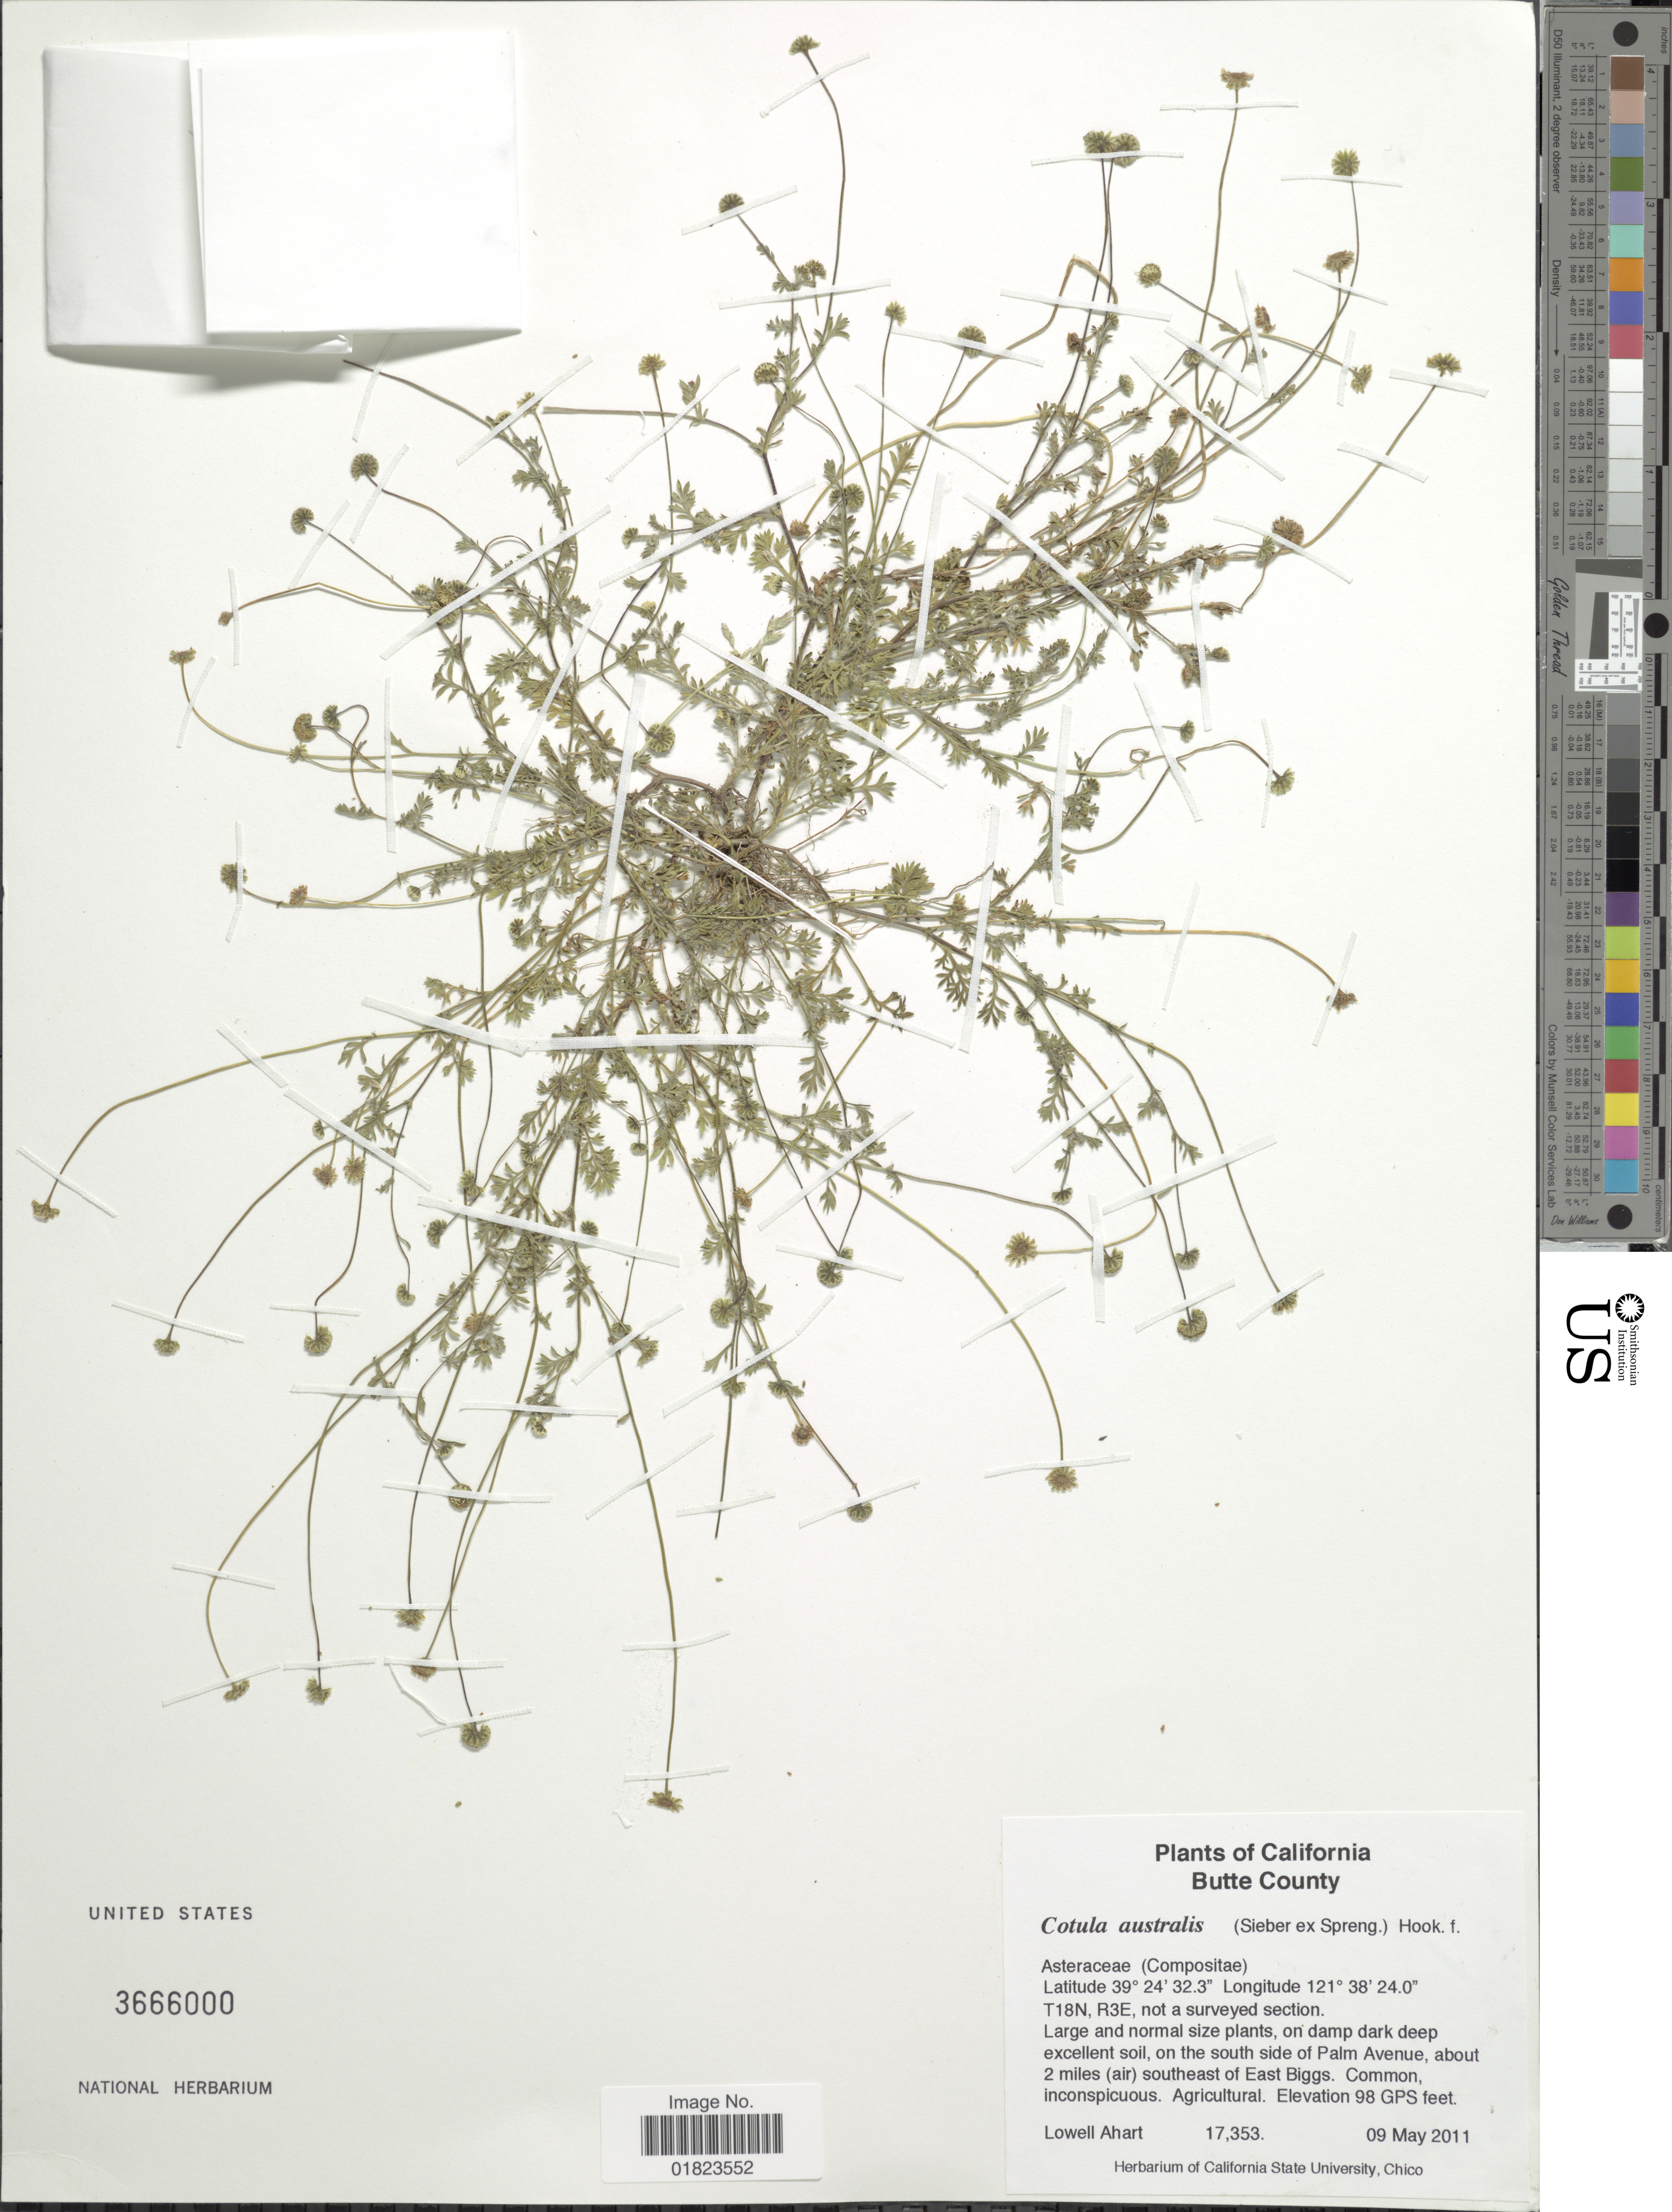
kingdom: Plantae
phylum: Tracheophyta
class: Magnoliopsida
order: Asterales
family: Asteraceae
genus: Cotula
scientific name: Cotula australis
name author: (Sieber ex Spreng.) Hook. f.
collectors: L. Ahart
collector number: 17353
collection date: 2011-05-09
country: United States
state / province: California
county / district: Butte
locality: California, Butte County. T18N, R3E. On the side of Palm Avenue, about 2 miles (air) southeast of East Biggs.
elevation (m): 30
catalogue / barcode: US 3666000